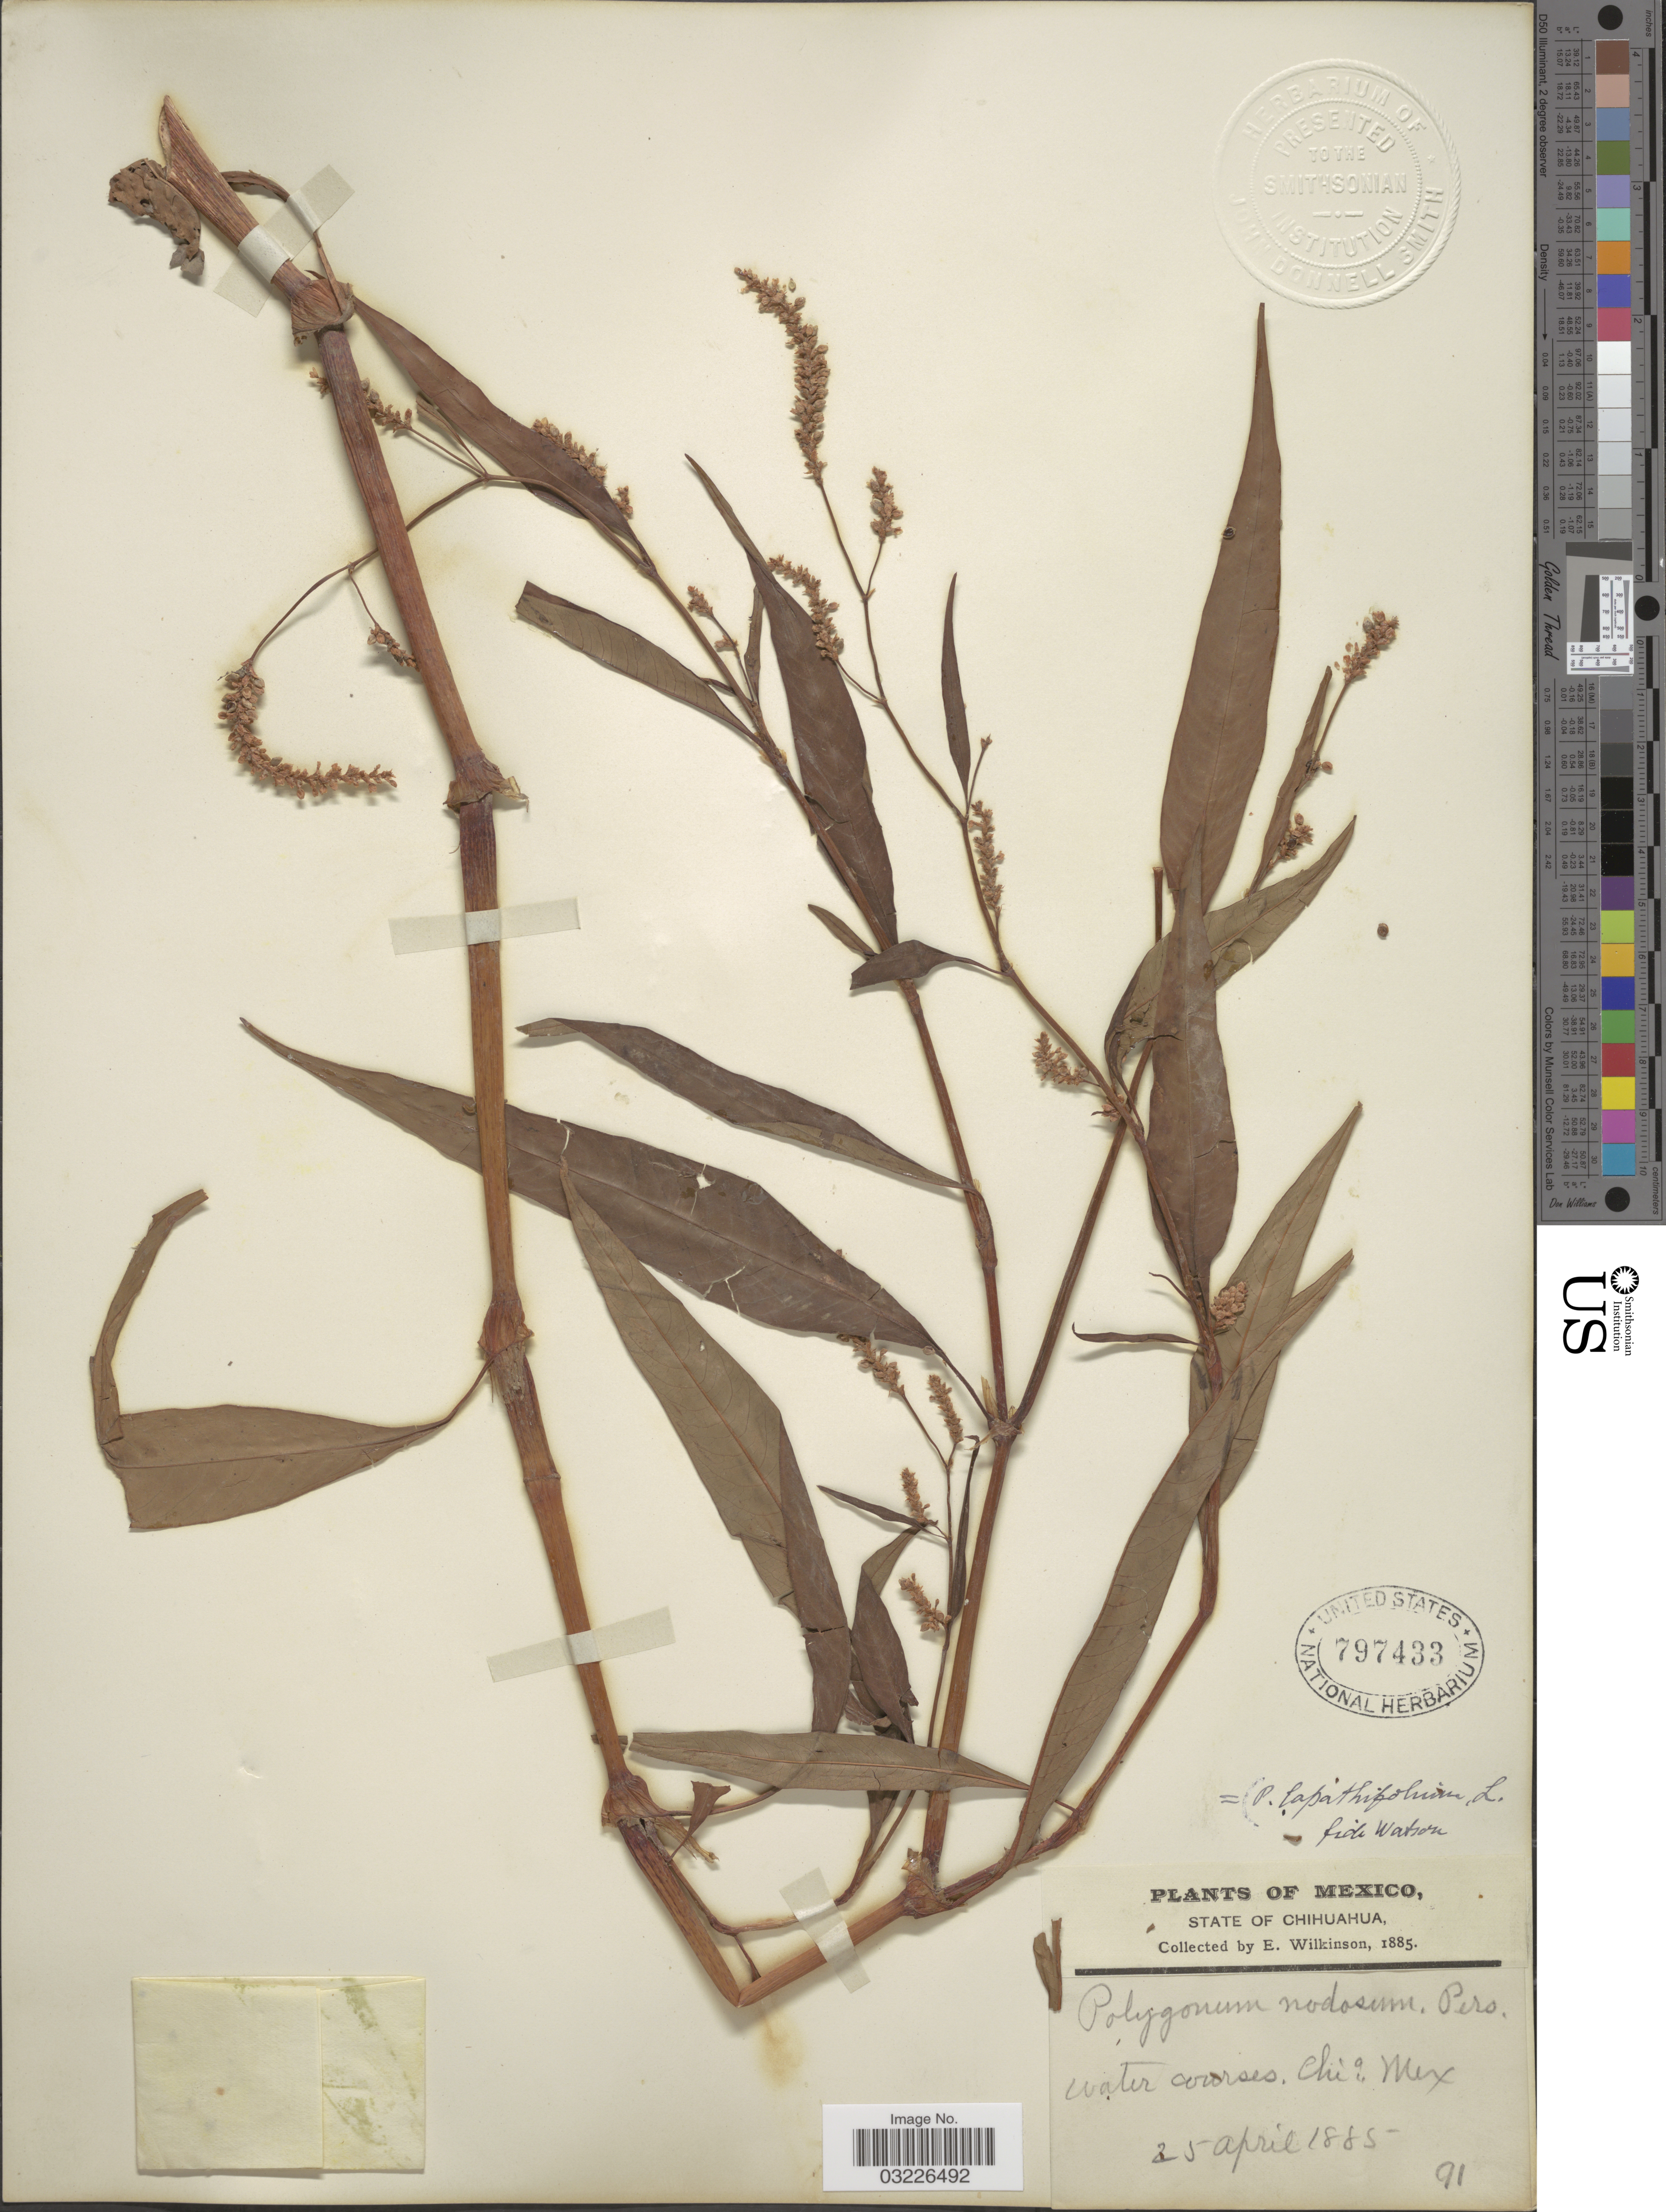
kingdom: Plantae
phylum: Tracheophyta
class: Magnoliopsida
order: Caryophyllales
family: Polygonaceae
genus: Polygonum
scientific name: Polygonum lapathifolium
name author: L.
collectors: E. Wilkinson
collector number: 91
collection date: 1885-04-25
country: Mexico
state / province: Chihuahua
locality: Water courses Chia. Mex.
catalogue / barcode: US 797433